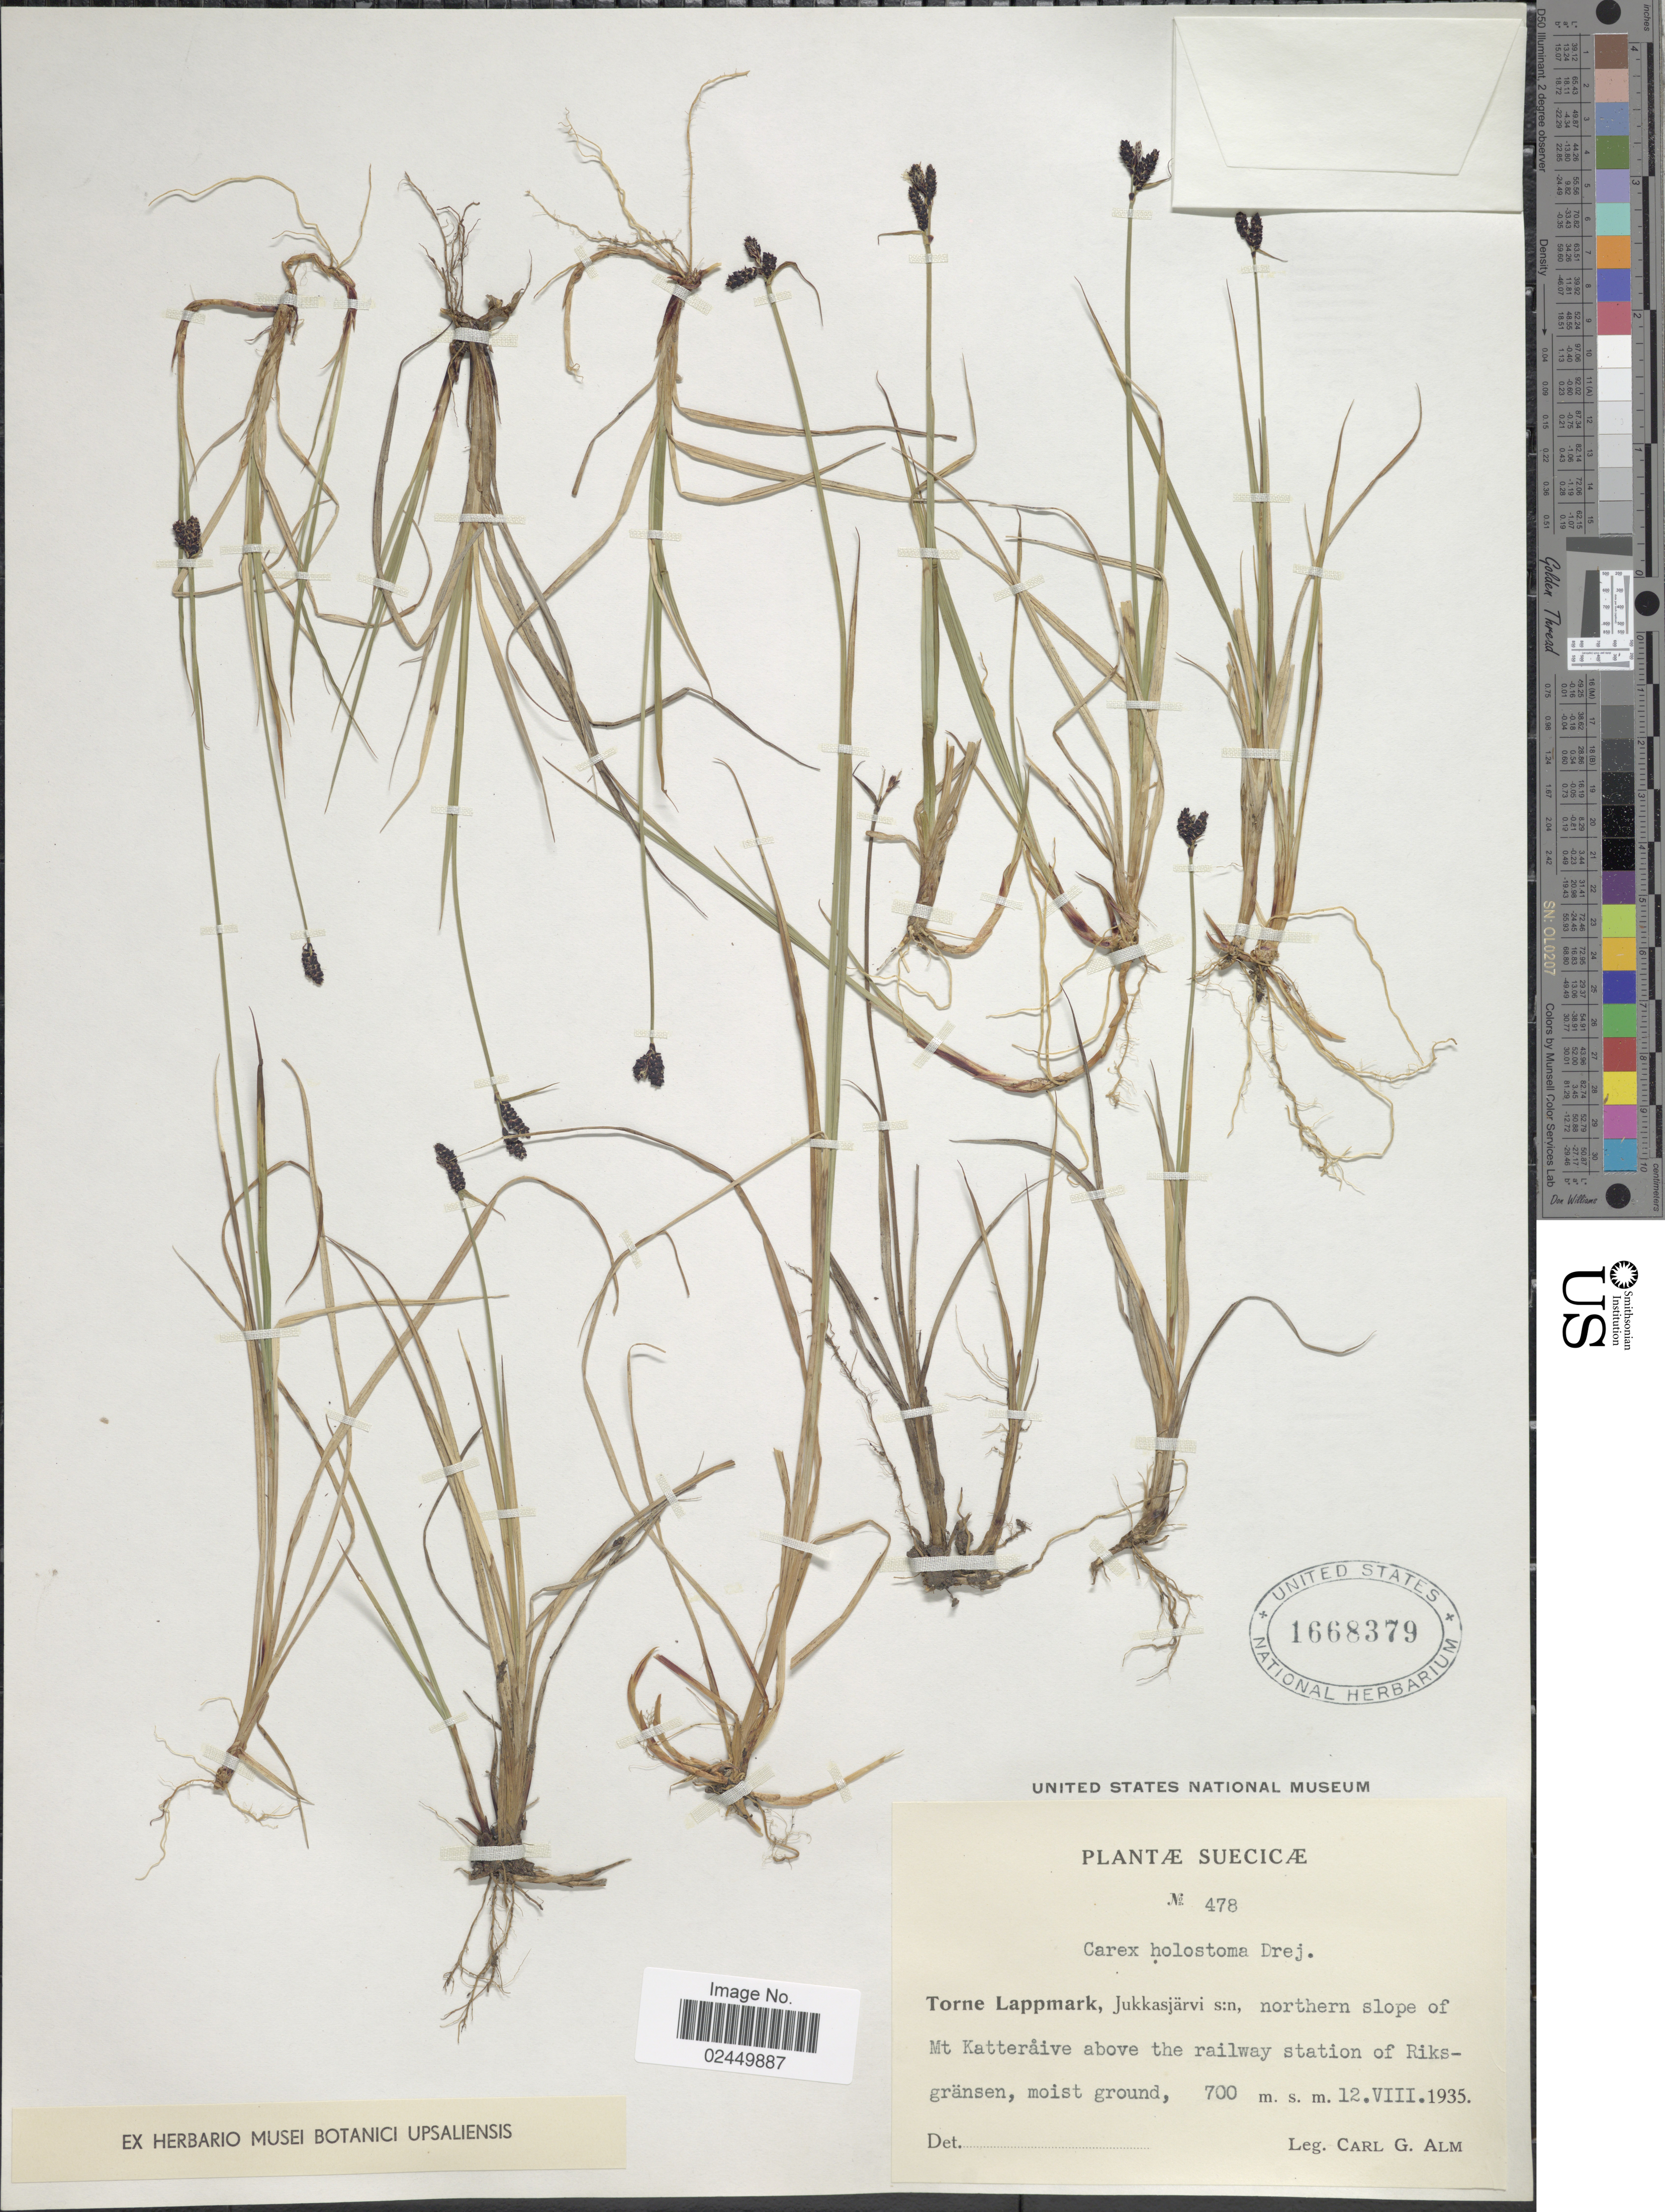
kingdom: Plantae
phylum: Tracheophyta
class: Liliopsida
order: Poales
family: Cyperaceae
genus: Carex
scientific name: Carex holostoma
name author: Drejer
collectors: C. G. Alm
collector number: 478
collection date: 1935-08-12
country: Sweden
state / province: Norrbotten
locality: Suecicae. Torne Lappmark, Jukkasjarvi s:n, northern slope of Mt Katteraive above the railway station of Riksgransen, moist ground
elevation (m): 700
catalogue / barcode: US 1668379